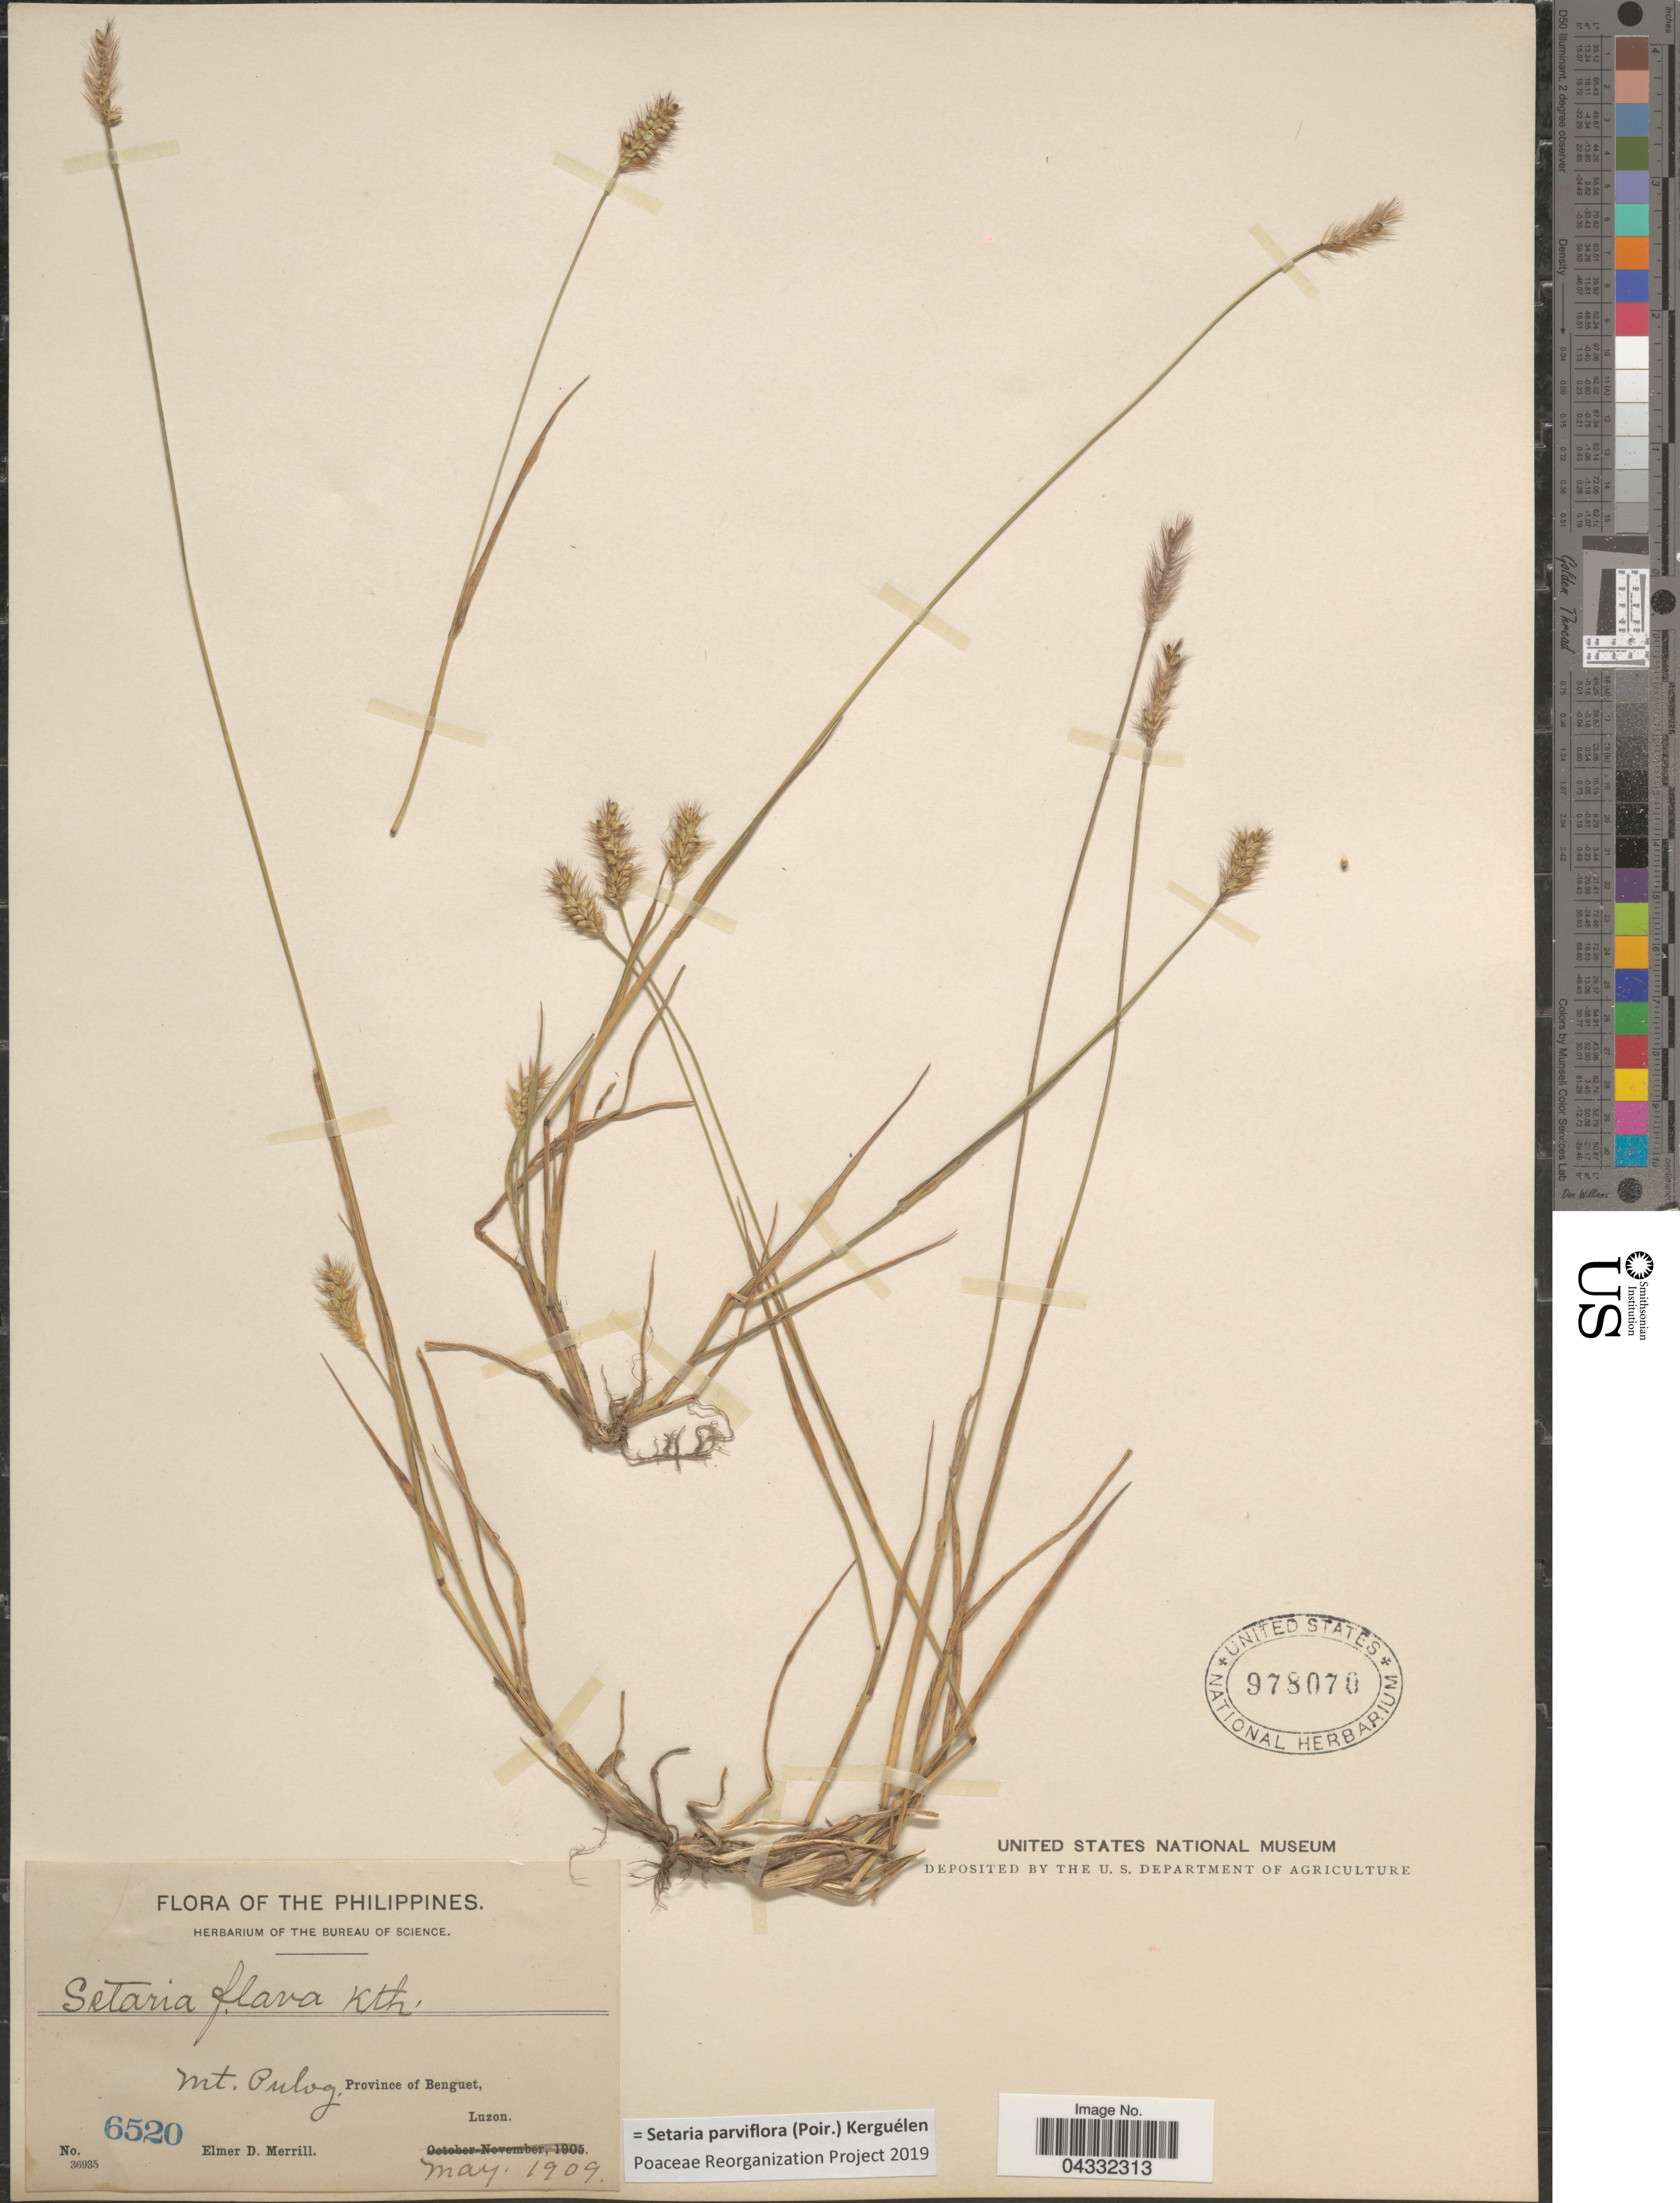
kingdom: Plantae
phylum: Tracheophyta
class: Liliopsida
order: Poales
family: Poaceae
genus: Setaria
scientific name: Setaria parviflora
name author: (Poir.) Kerguélen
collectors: E. D. Merrill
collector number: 6520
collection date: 1909-05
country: Philippines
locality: Mt. Pulog, Province of Benguet, Luzon.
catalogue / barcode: US 978070